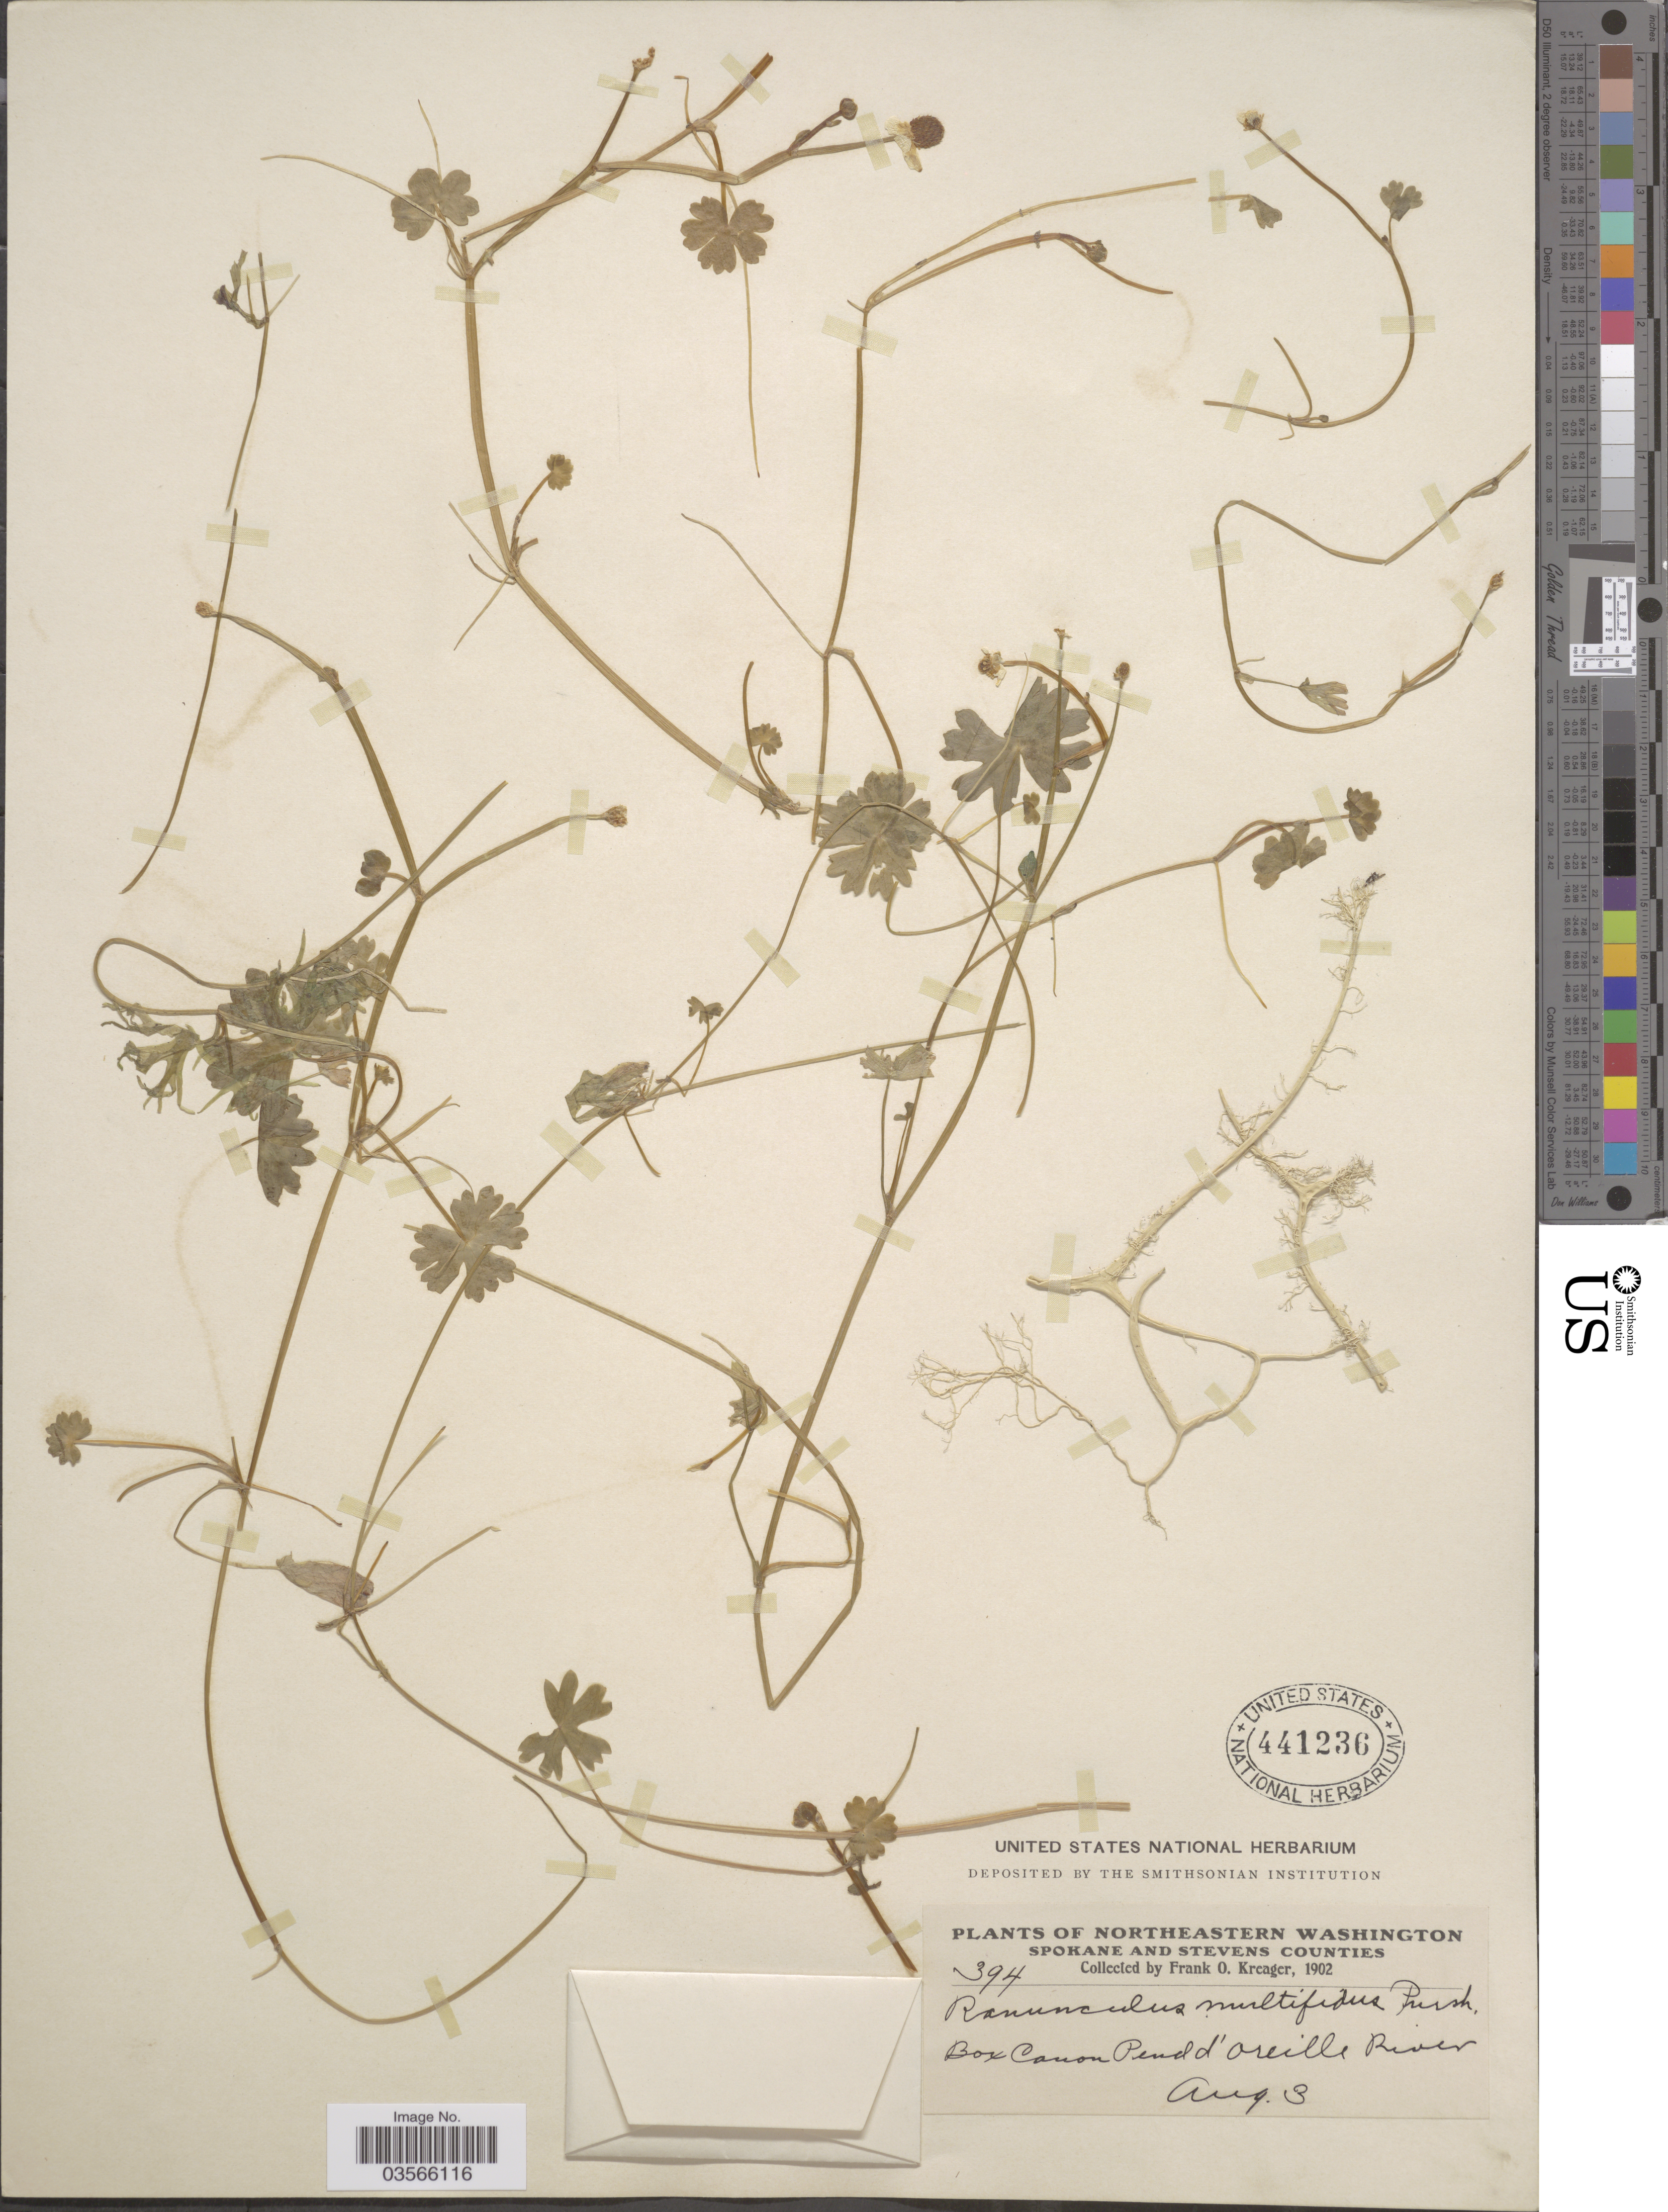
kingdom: Plantae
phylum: Tracheophyta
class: Magnoliopsida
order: Ranunculales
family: Ranunculaceae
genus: Ranunculus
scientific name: Ranunculus flabellaris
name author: Raf.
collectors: F. Kreager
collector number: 394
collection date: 1902-08-03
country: United States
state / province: Washington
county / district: Spokane / Stevens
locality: Northeastern Washington. Spokane and Stevens Counties. Box Canon Pend d'Oreille River.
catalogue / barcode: US 441236